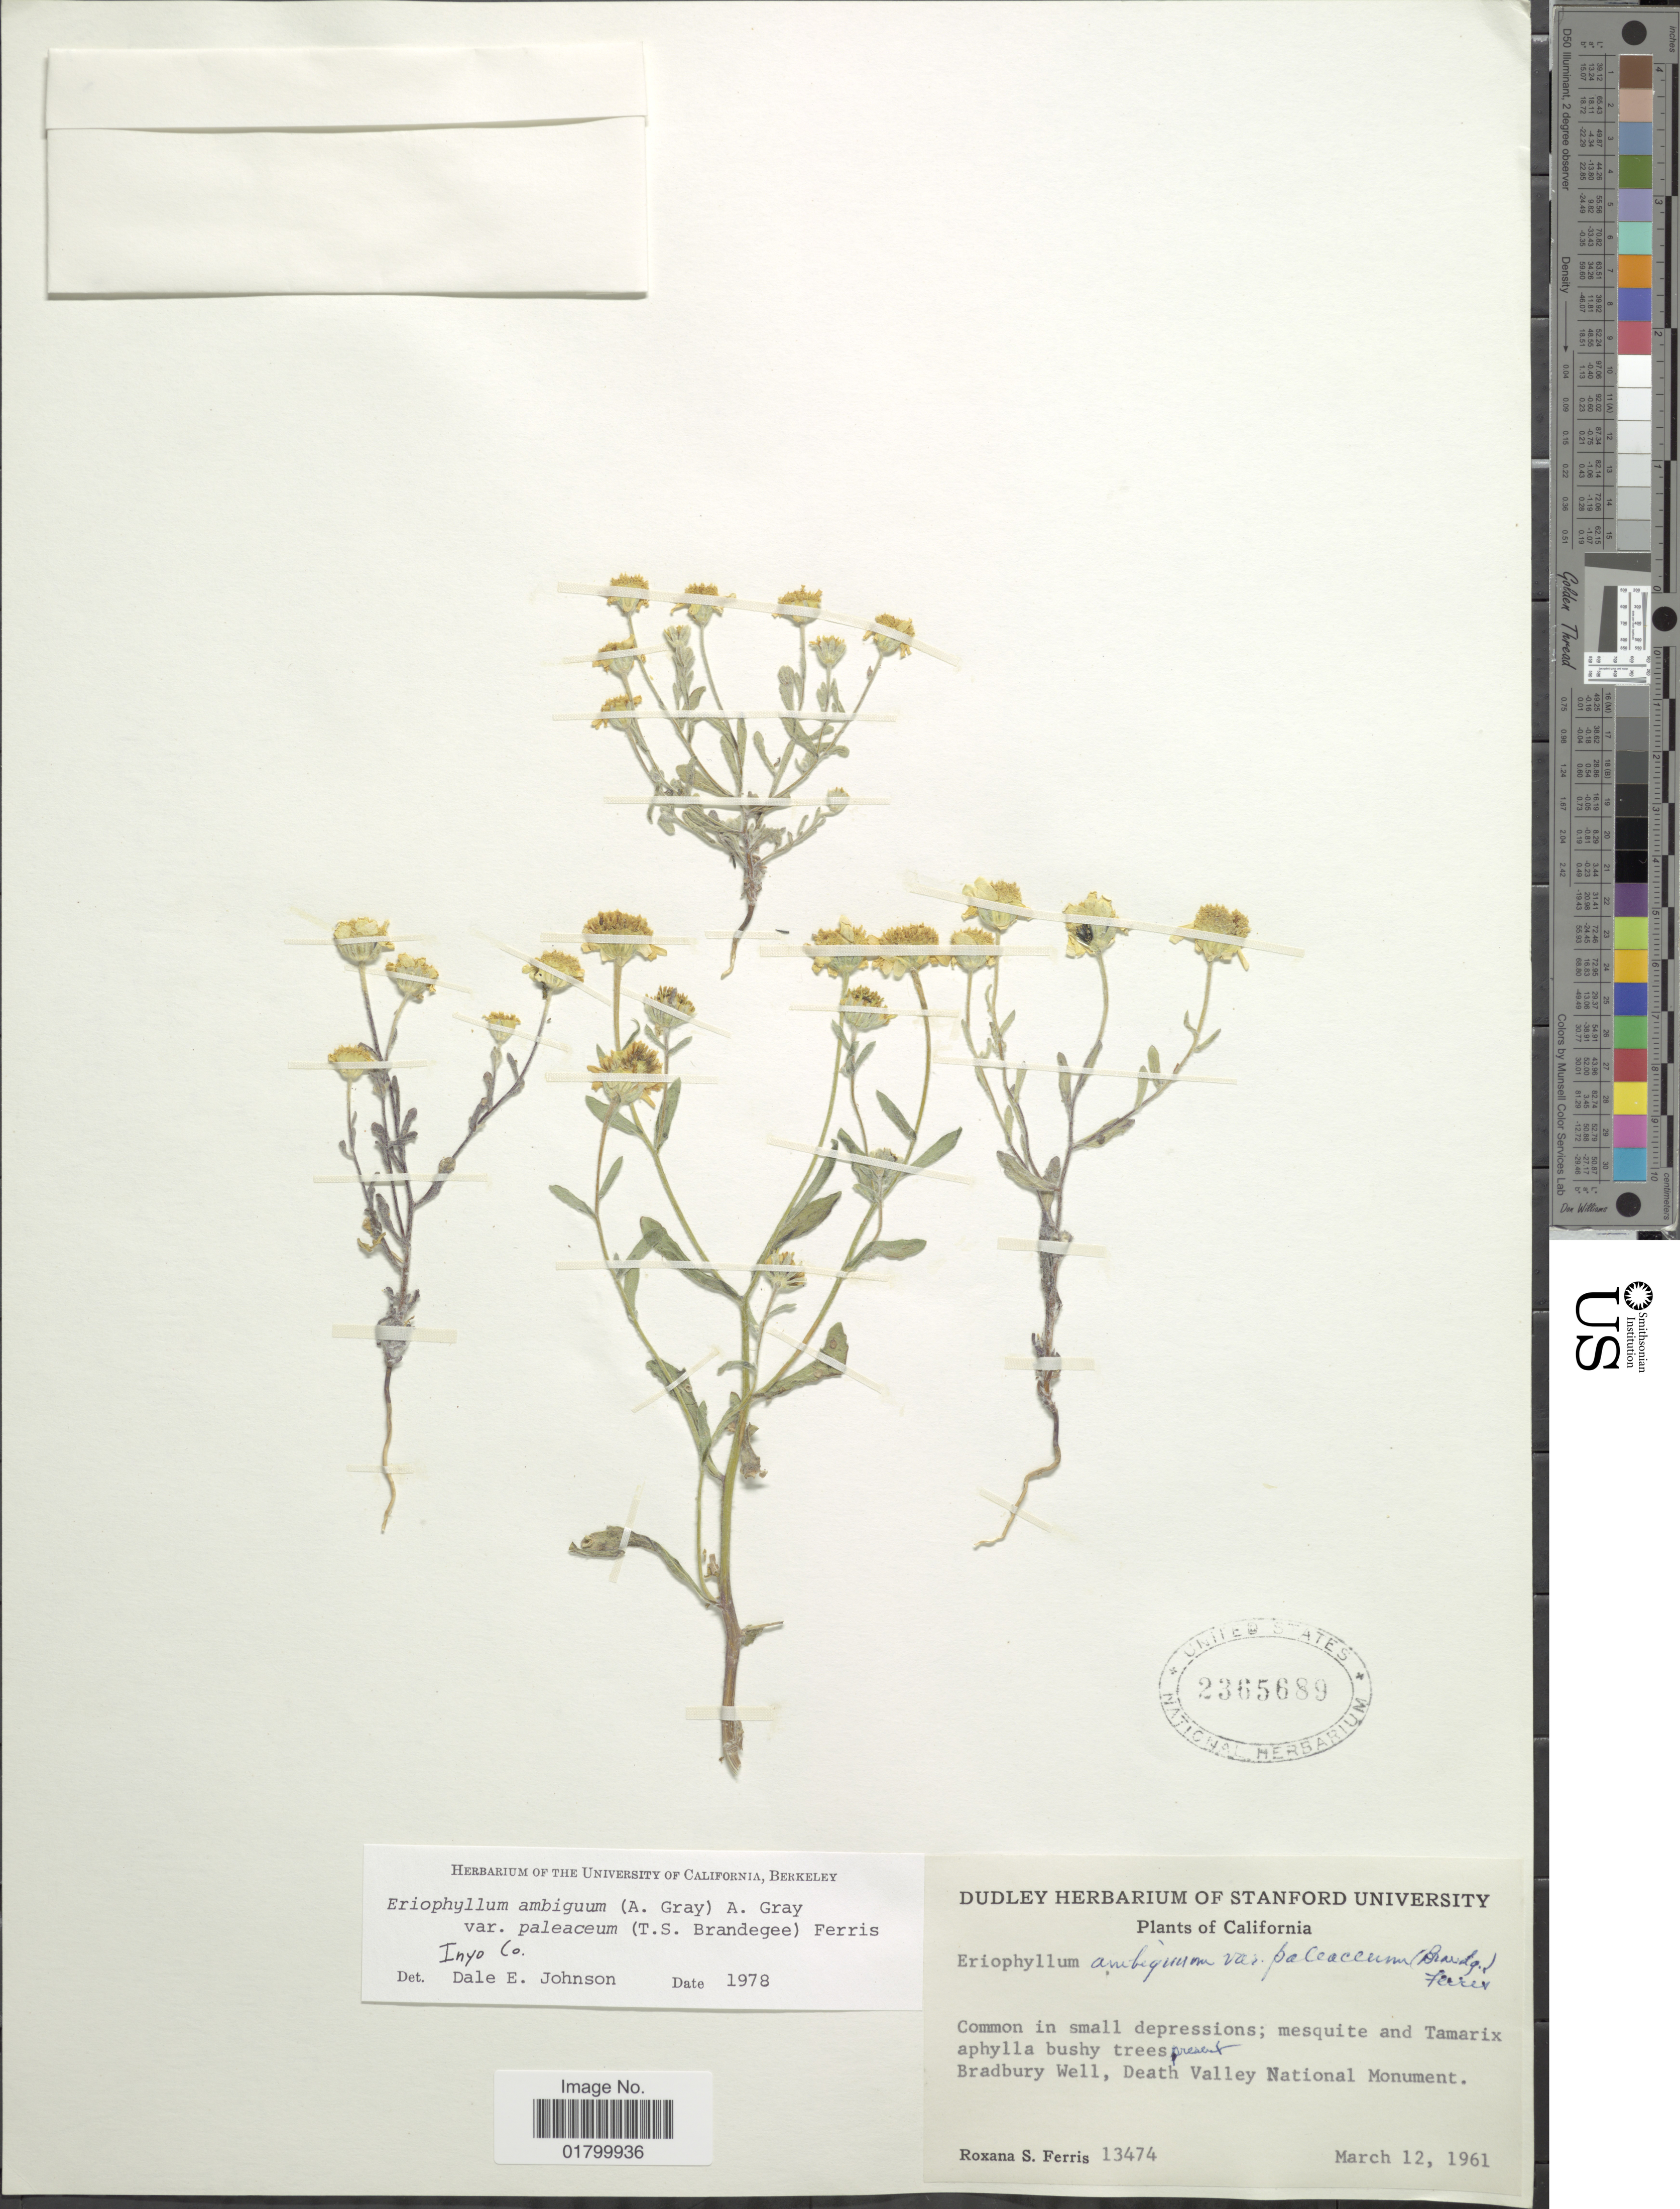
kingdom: Plantae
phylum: Tracheophyta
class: Magnoliopsida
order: Asterales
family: Asteraceae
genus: Eriophyllum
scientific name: Eriophyllum ambiguum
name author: (A. Gray) A. Gray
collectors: R. S. Ferris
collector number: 13474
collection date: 1961-03-12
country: United States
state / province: California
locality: Bradbury Well, Death Valley National Monument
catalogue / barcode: US 2365689